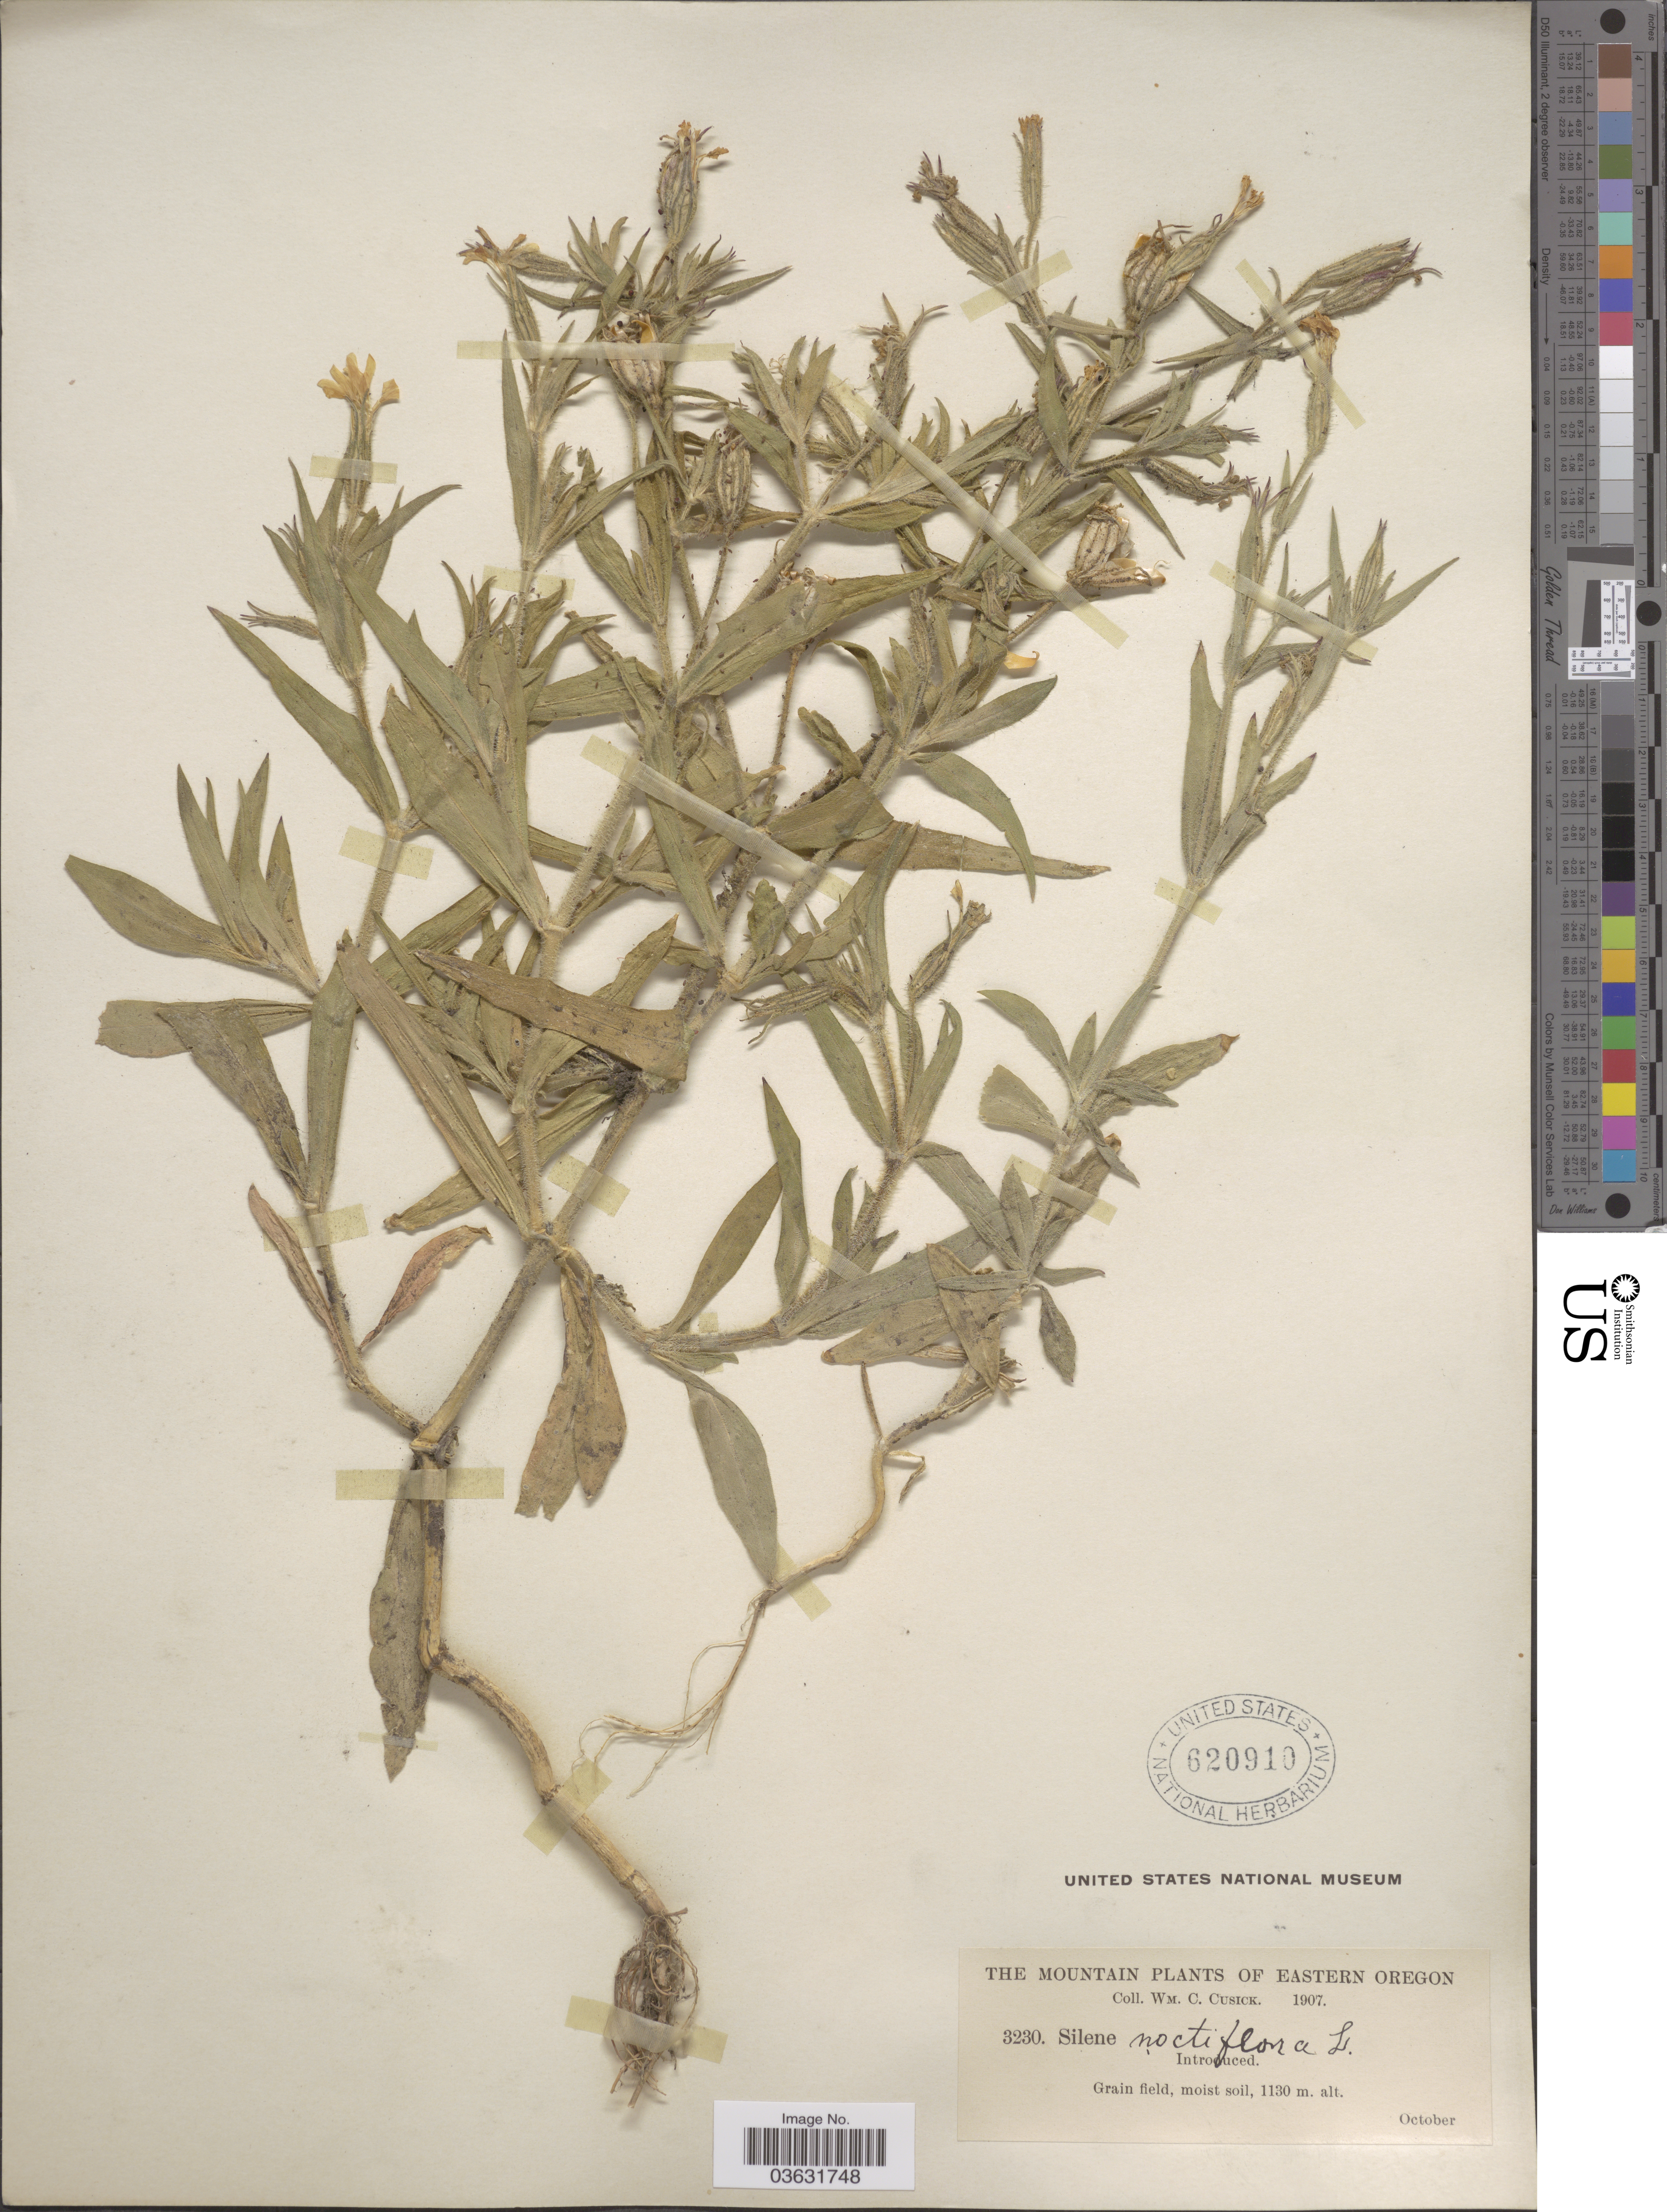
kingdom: Plantae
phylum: Tracheophyta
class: Magnoliopsida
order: Caryophyllales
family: Caryophyllaceae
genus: Silene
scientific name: Silene noctiflora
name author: L.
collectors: W. C. Cusick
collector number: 3230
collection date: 1907-10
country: United States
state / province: Oregon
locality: The Mountain. Grain field.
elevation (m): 1130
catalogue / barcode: US 620910